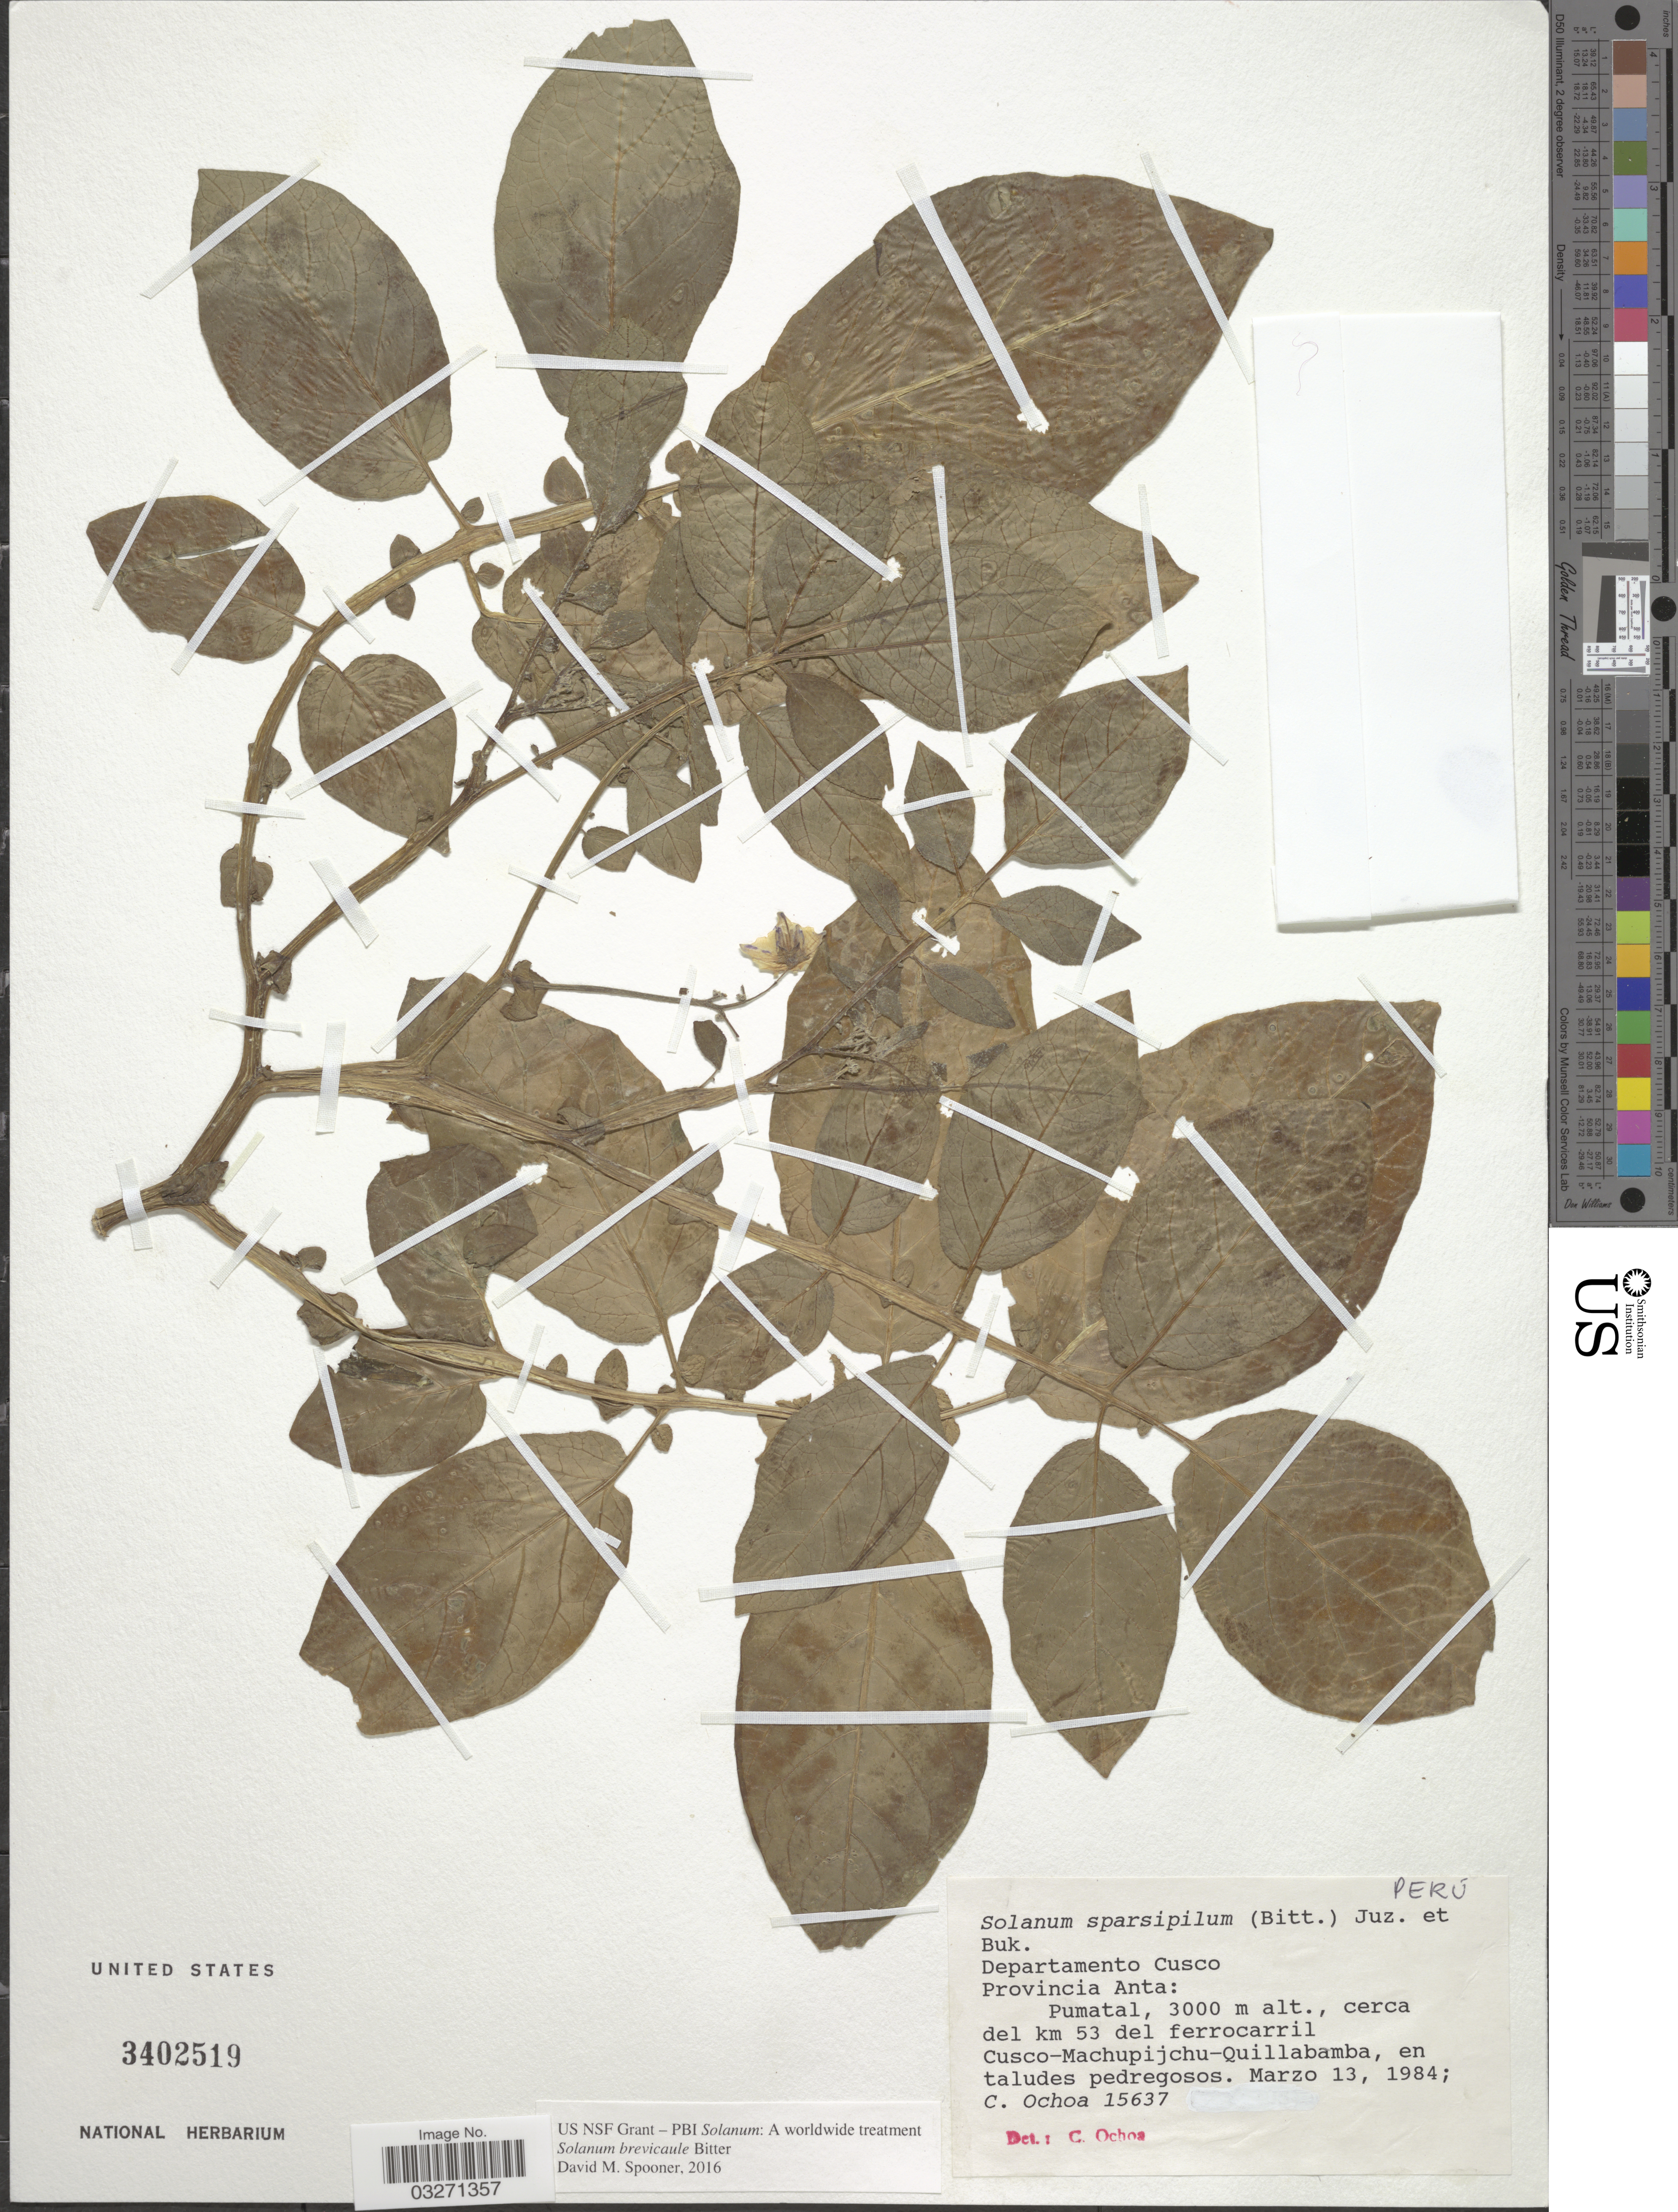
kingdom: Plantae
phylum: Tracheophyta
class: Magnoliopsida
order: Solanales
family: Solanaceae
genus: Solanum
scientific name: Solanum brevicaule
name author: Bitter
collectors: C. Ochoa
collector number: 15637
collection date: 1984-03-13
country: Peru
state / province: Cusco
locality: Departamento Cusco. Provincia Anta: Pumatal, cerca del km 53 ferrocarril Cusco-Machupijchu-Quillabamba.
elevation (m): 3000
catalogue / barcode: US 3402519